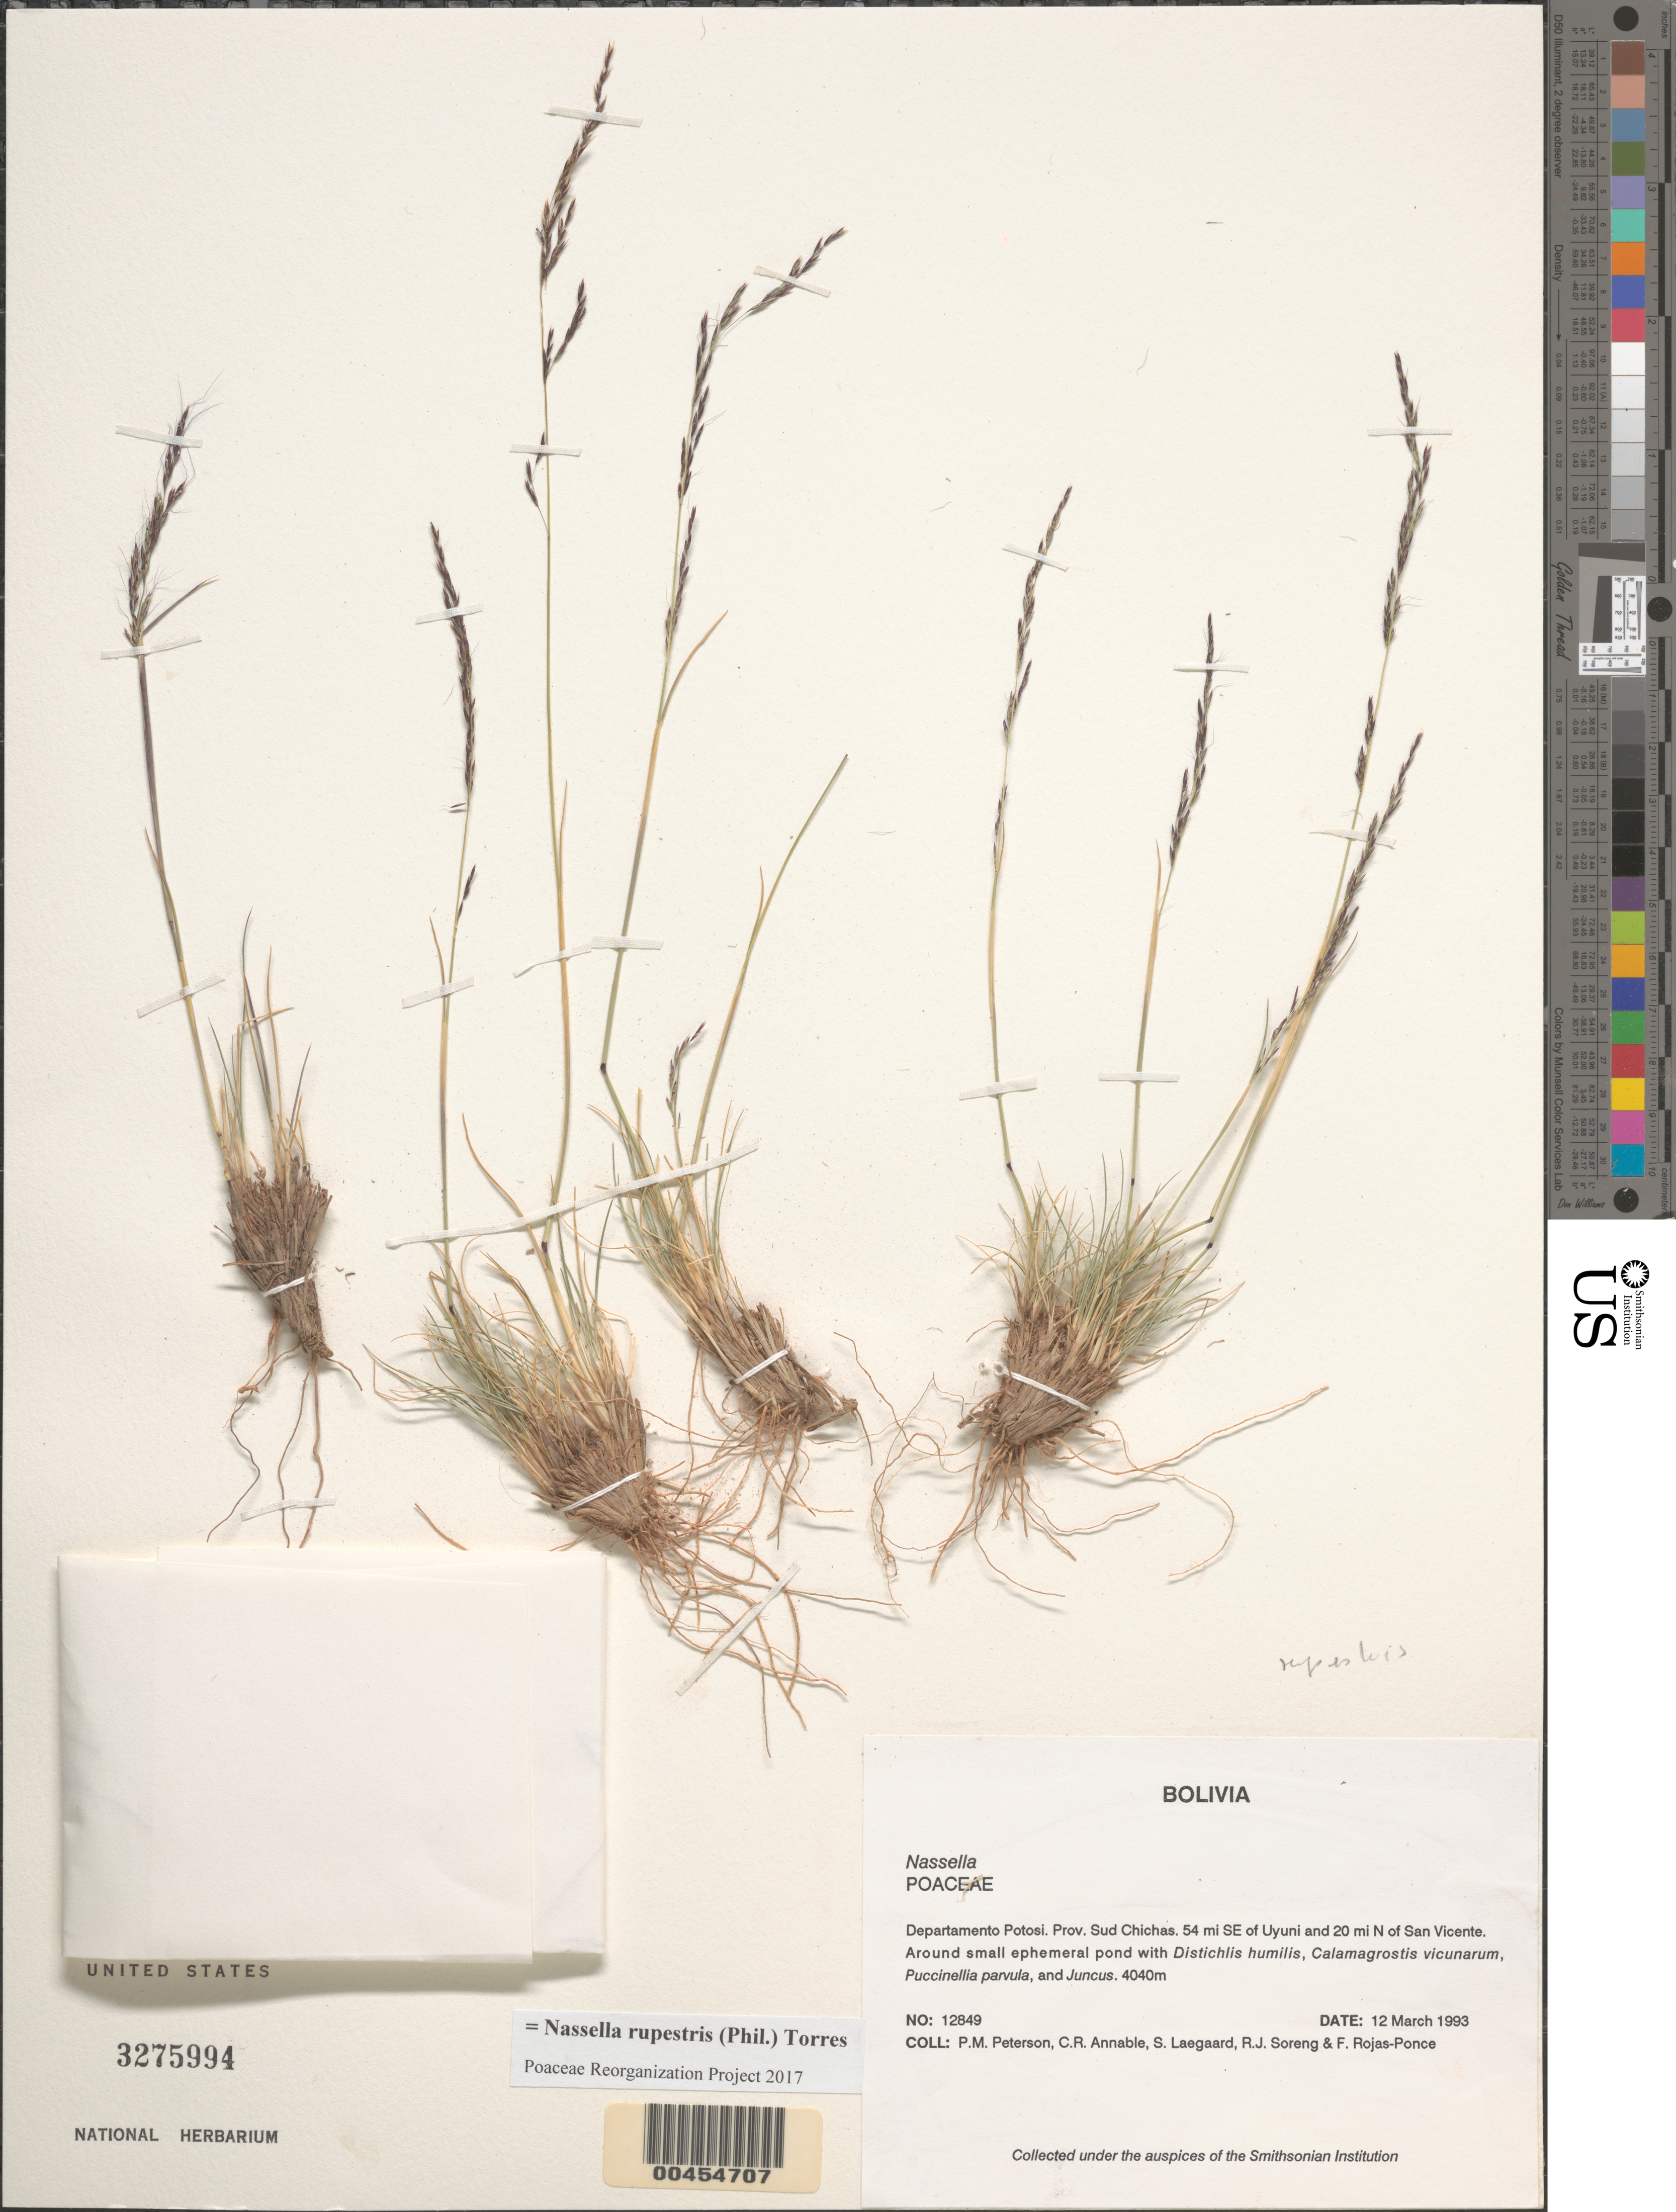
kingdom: Plantae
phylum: Tracheophyta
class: Liliopsida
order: Poales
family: Poaceae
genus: Nassella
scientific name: Nassella rupestris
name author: (Phil.) A.M. Torres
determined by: Poaceae Reorganization Project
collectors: P. M. Peterson, C. R. Annable, S. Lægaard, R. J. Soreng & F. Rojas-Ponce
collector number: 12849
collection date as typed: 12 Mar 1993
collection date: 1993-03-12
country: Bolivia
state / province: Potosí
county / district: Sud Chichas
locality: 54 mi SE of Uyuni and 20 mi N of San Vicente.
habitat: Around small ephemeral pond with Distichlis humilis, Calamagrostis vicunarum, Puccinellia parvula, and Juncus.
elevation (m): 4040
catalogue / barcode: US 3275994